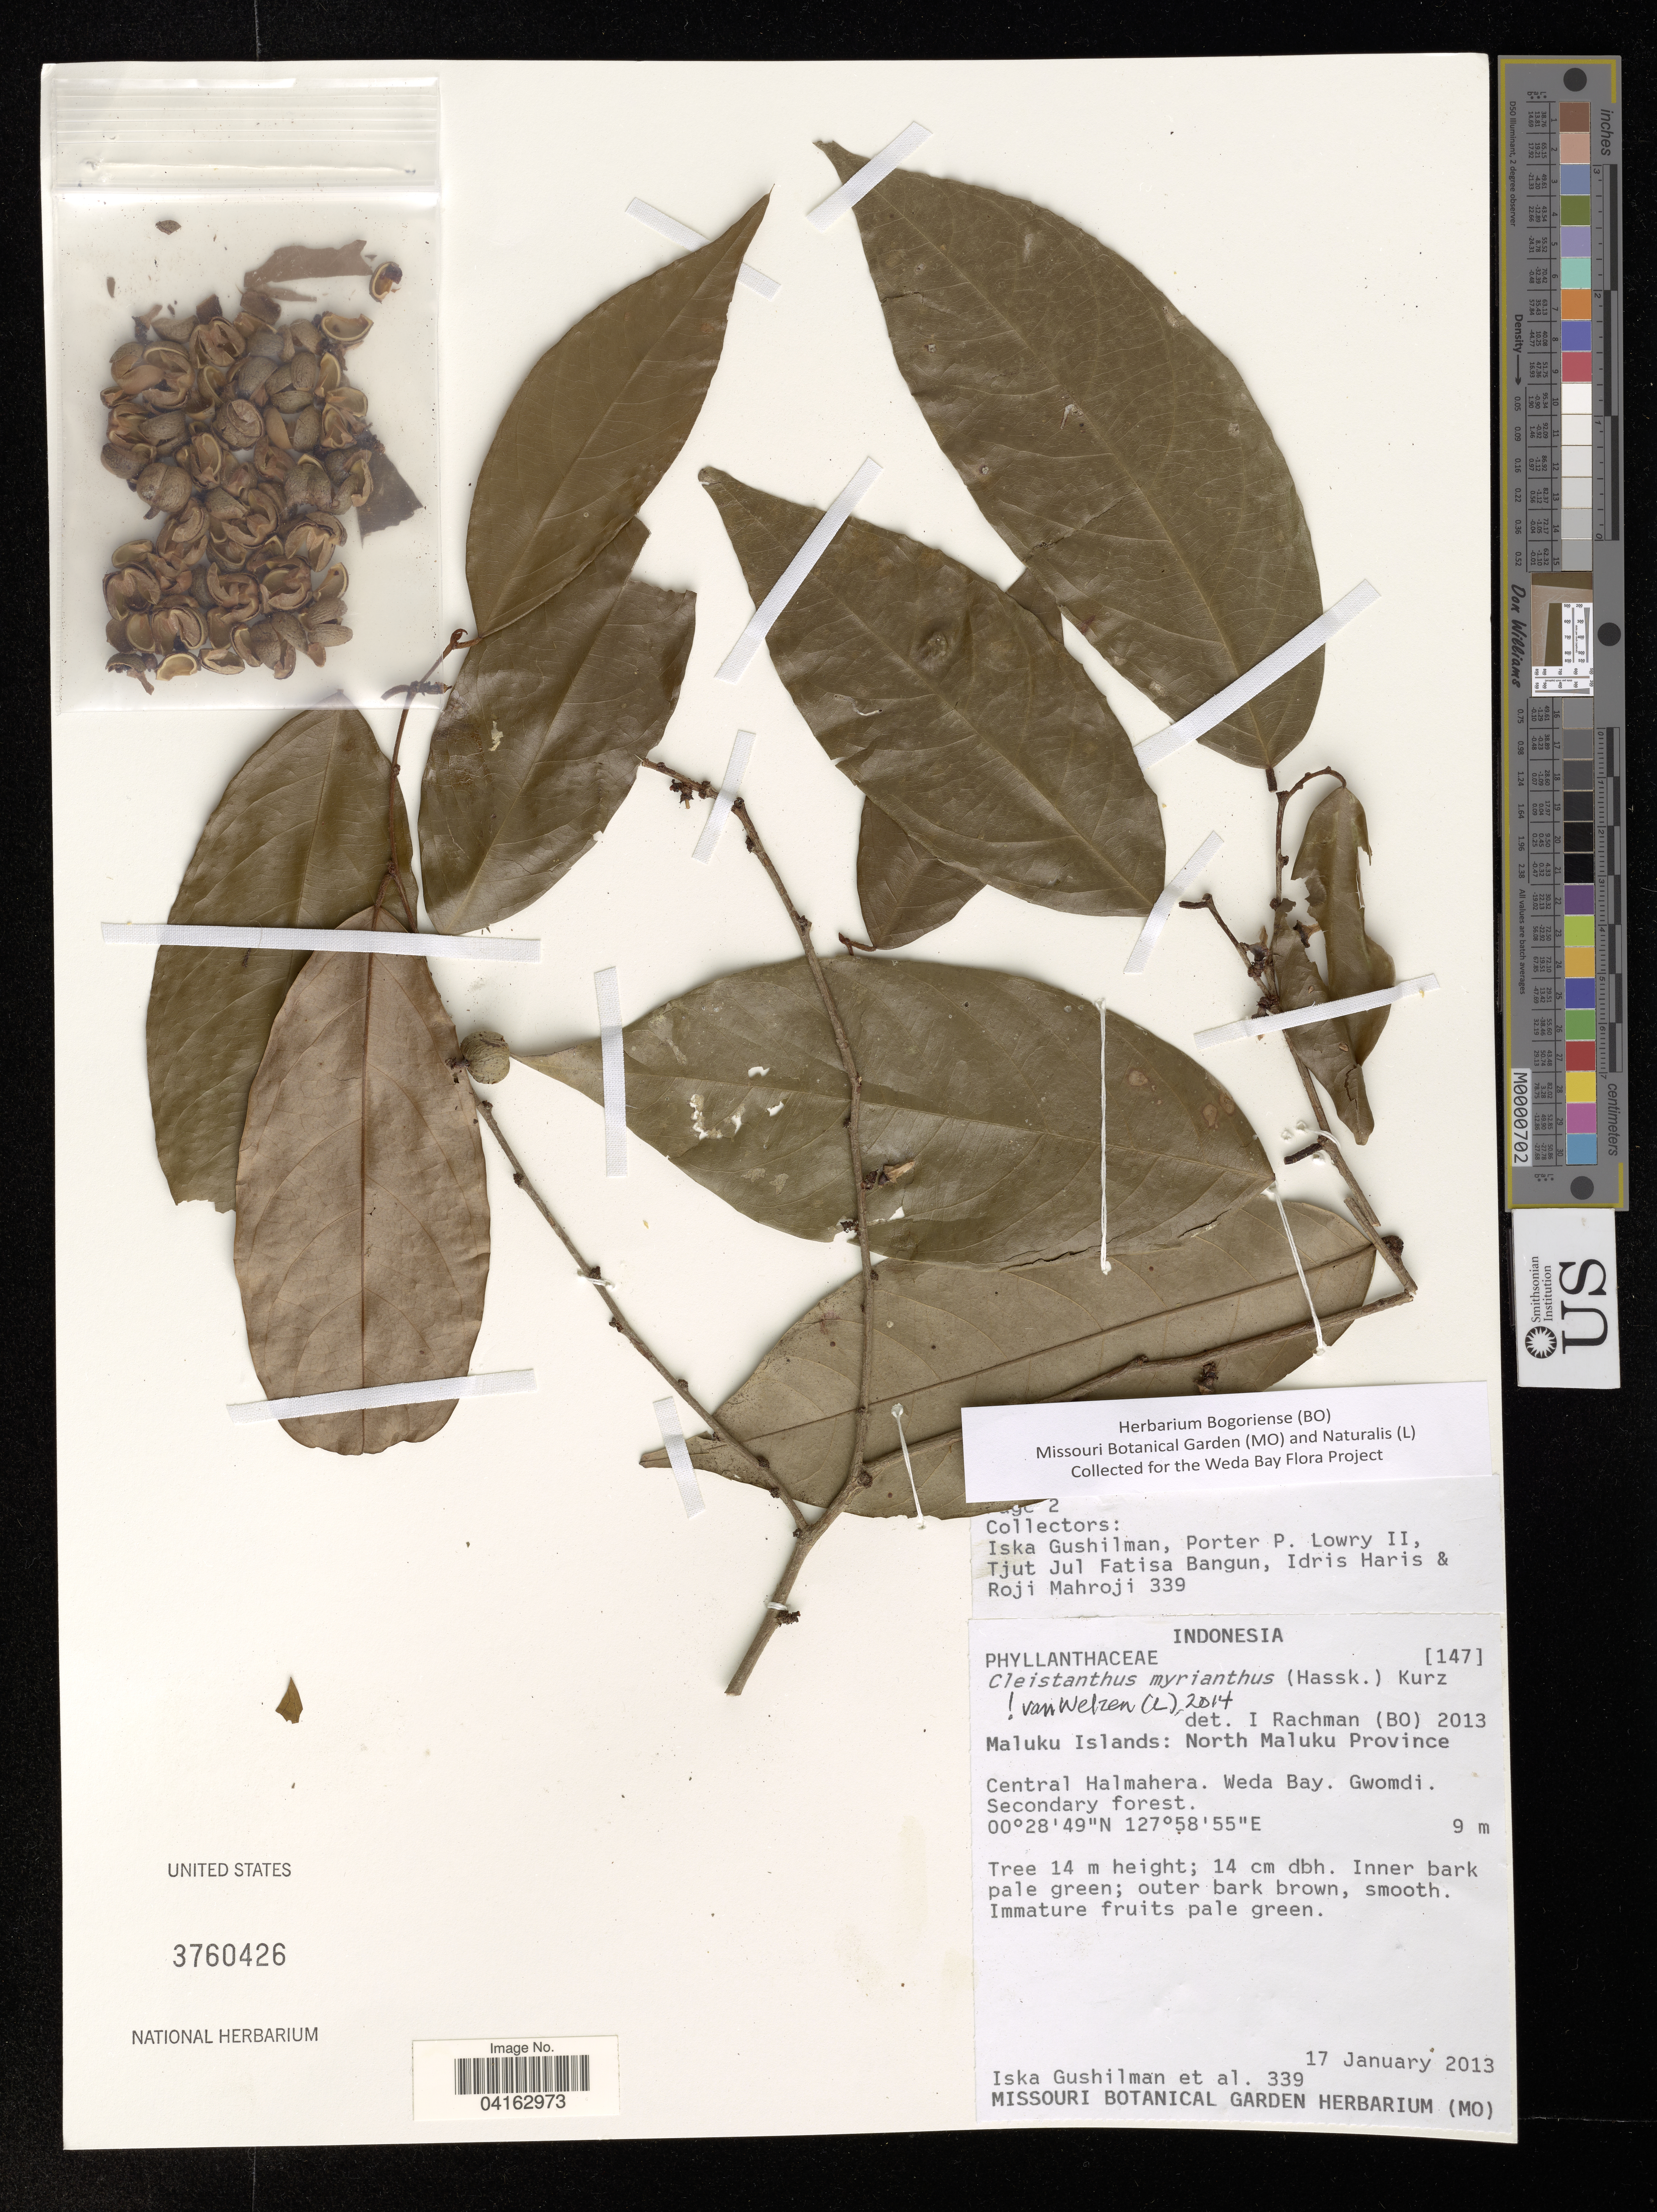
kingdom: Plantae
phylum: Tracheophyta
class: Magnoliopsida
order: Malpighiales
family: Phyllanthaceae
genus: Cleistanthus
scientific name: Cleistanthus myrianthus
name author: (Hassk.) Kurz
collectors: I. Gushilman, P. Lowry, T. Bangun, I. Haris & R. Mahroji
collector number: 339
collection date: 2013-01-17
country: Indonesia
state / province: Maluku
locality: Maluku Islands: North Maluku Province. Central Halmahera. Weda Bay. Gwomdi. Secondary forest.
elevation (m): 9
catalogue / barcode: US 3760426